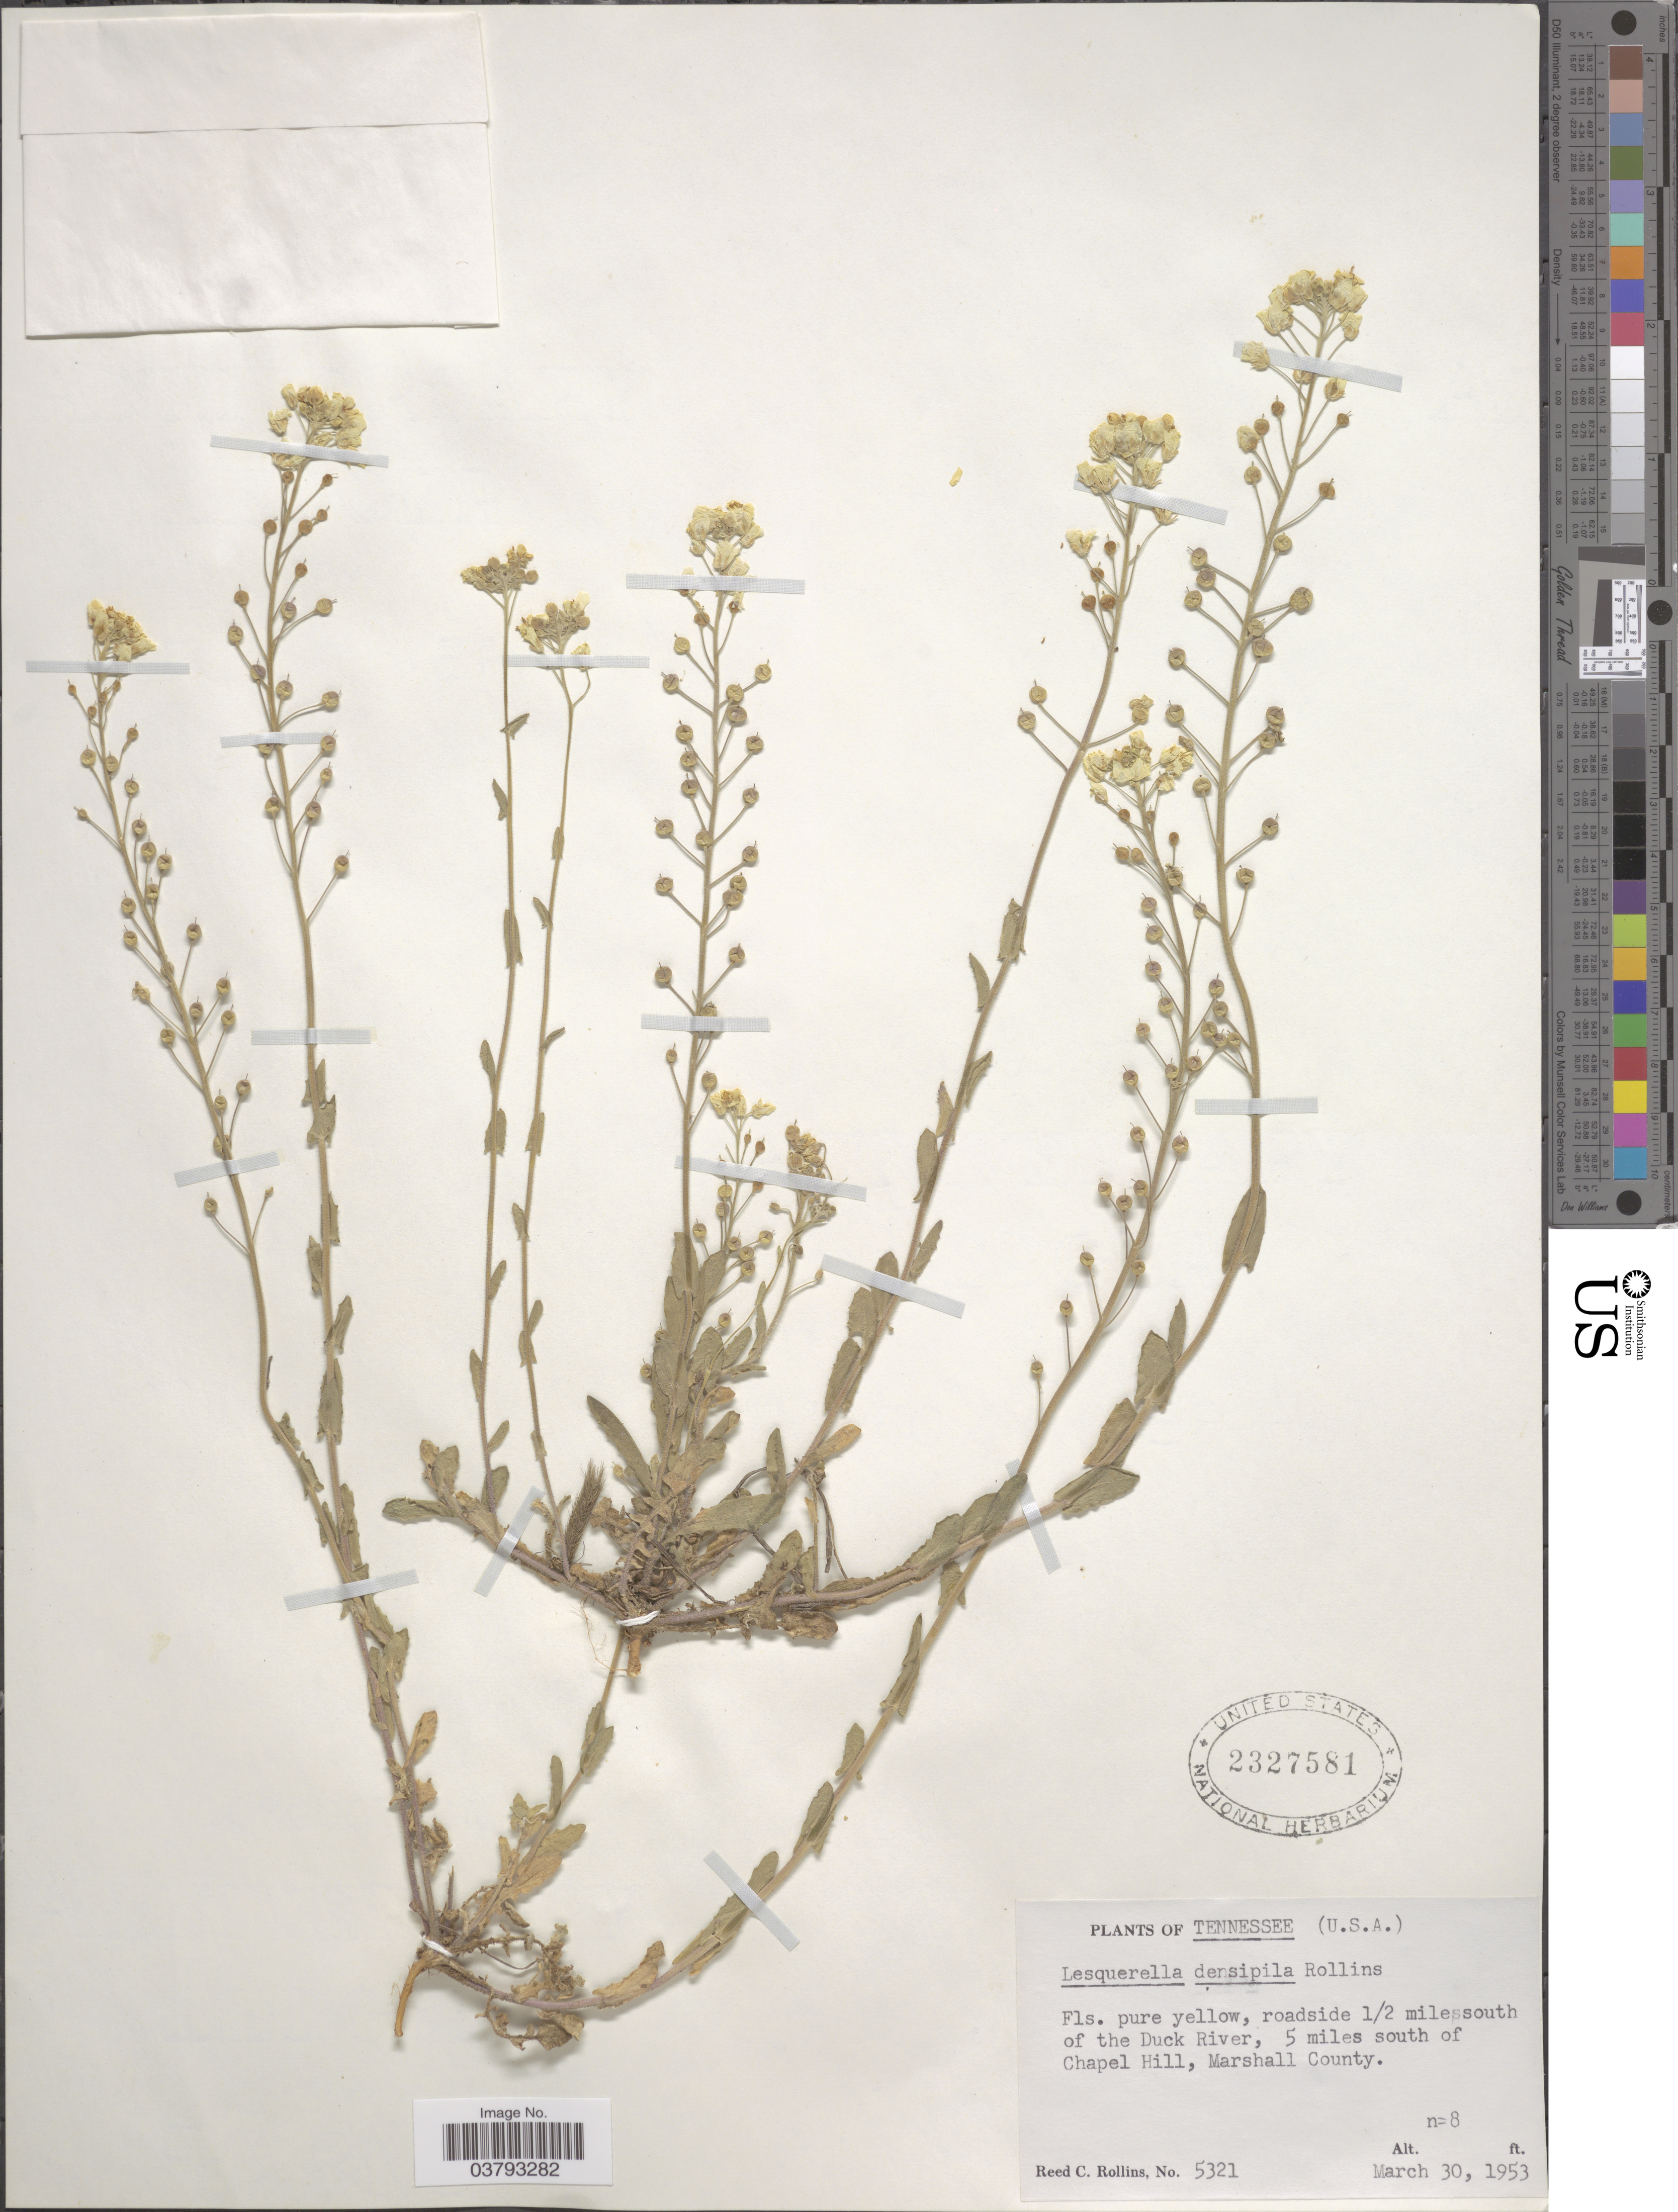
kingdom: Plantae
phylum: Tracheophyta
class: Magnoliopsida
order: Brassicales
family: Brassicaceae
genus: Lesquerella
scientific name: Lesquerella densipila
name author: Rollins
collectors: R. C. Rollins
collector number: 5321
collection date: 1953-03-30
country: United States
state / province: Tennessee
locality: Roadside ½ mile south of the Duck River, 5 miles south of Chapel Hill, Marshall County.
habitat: roadside of river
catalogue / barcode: US 2327581